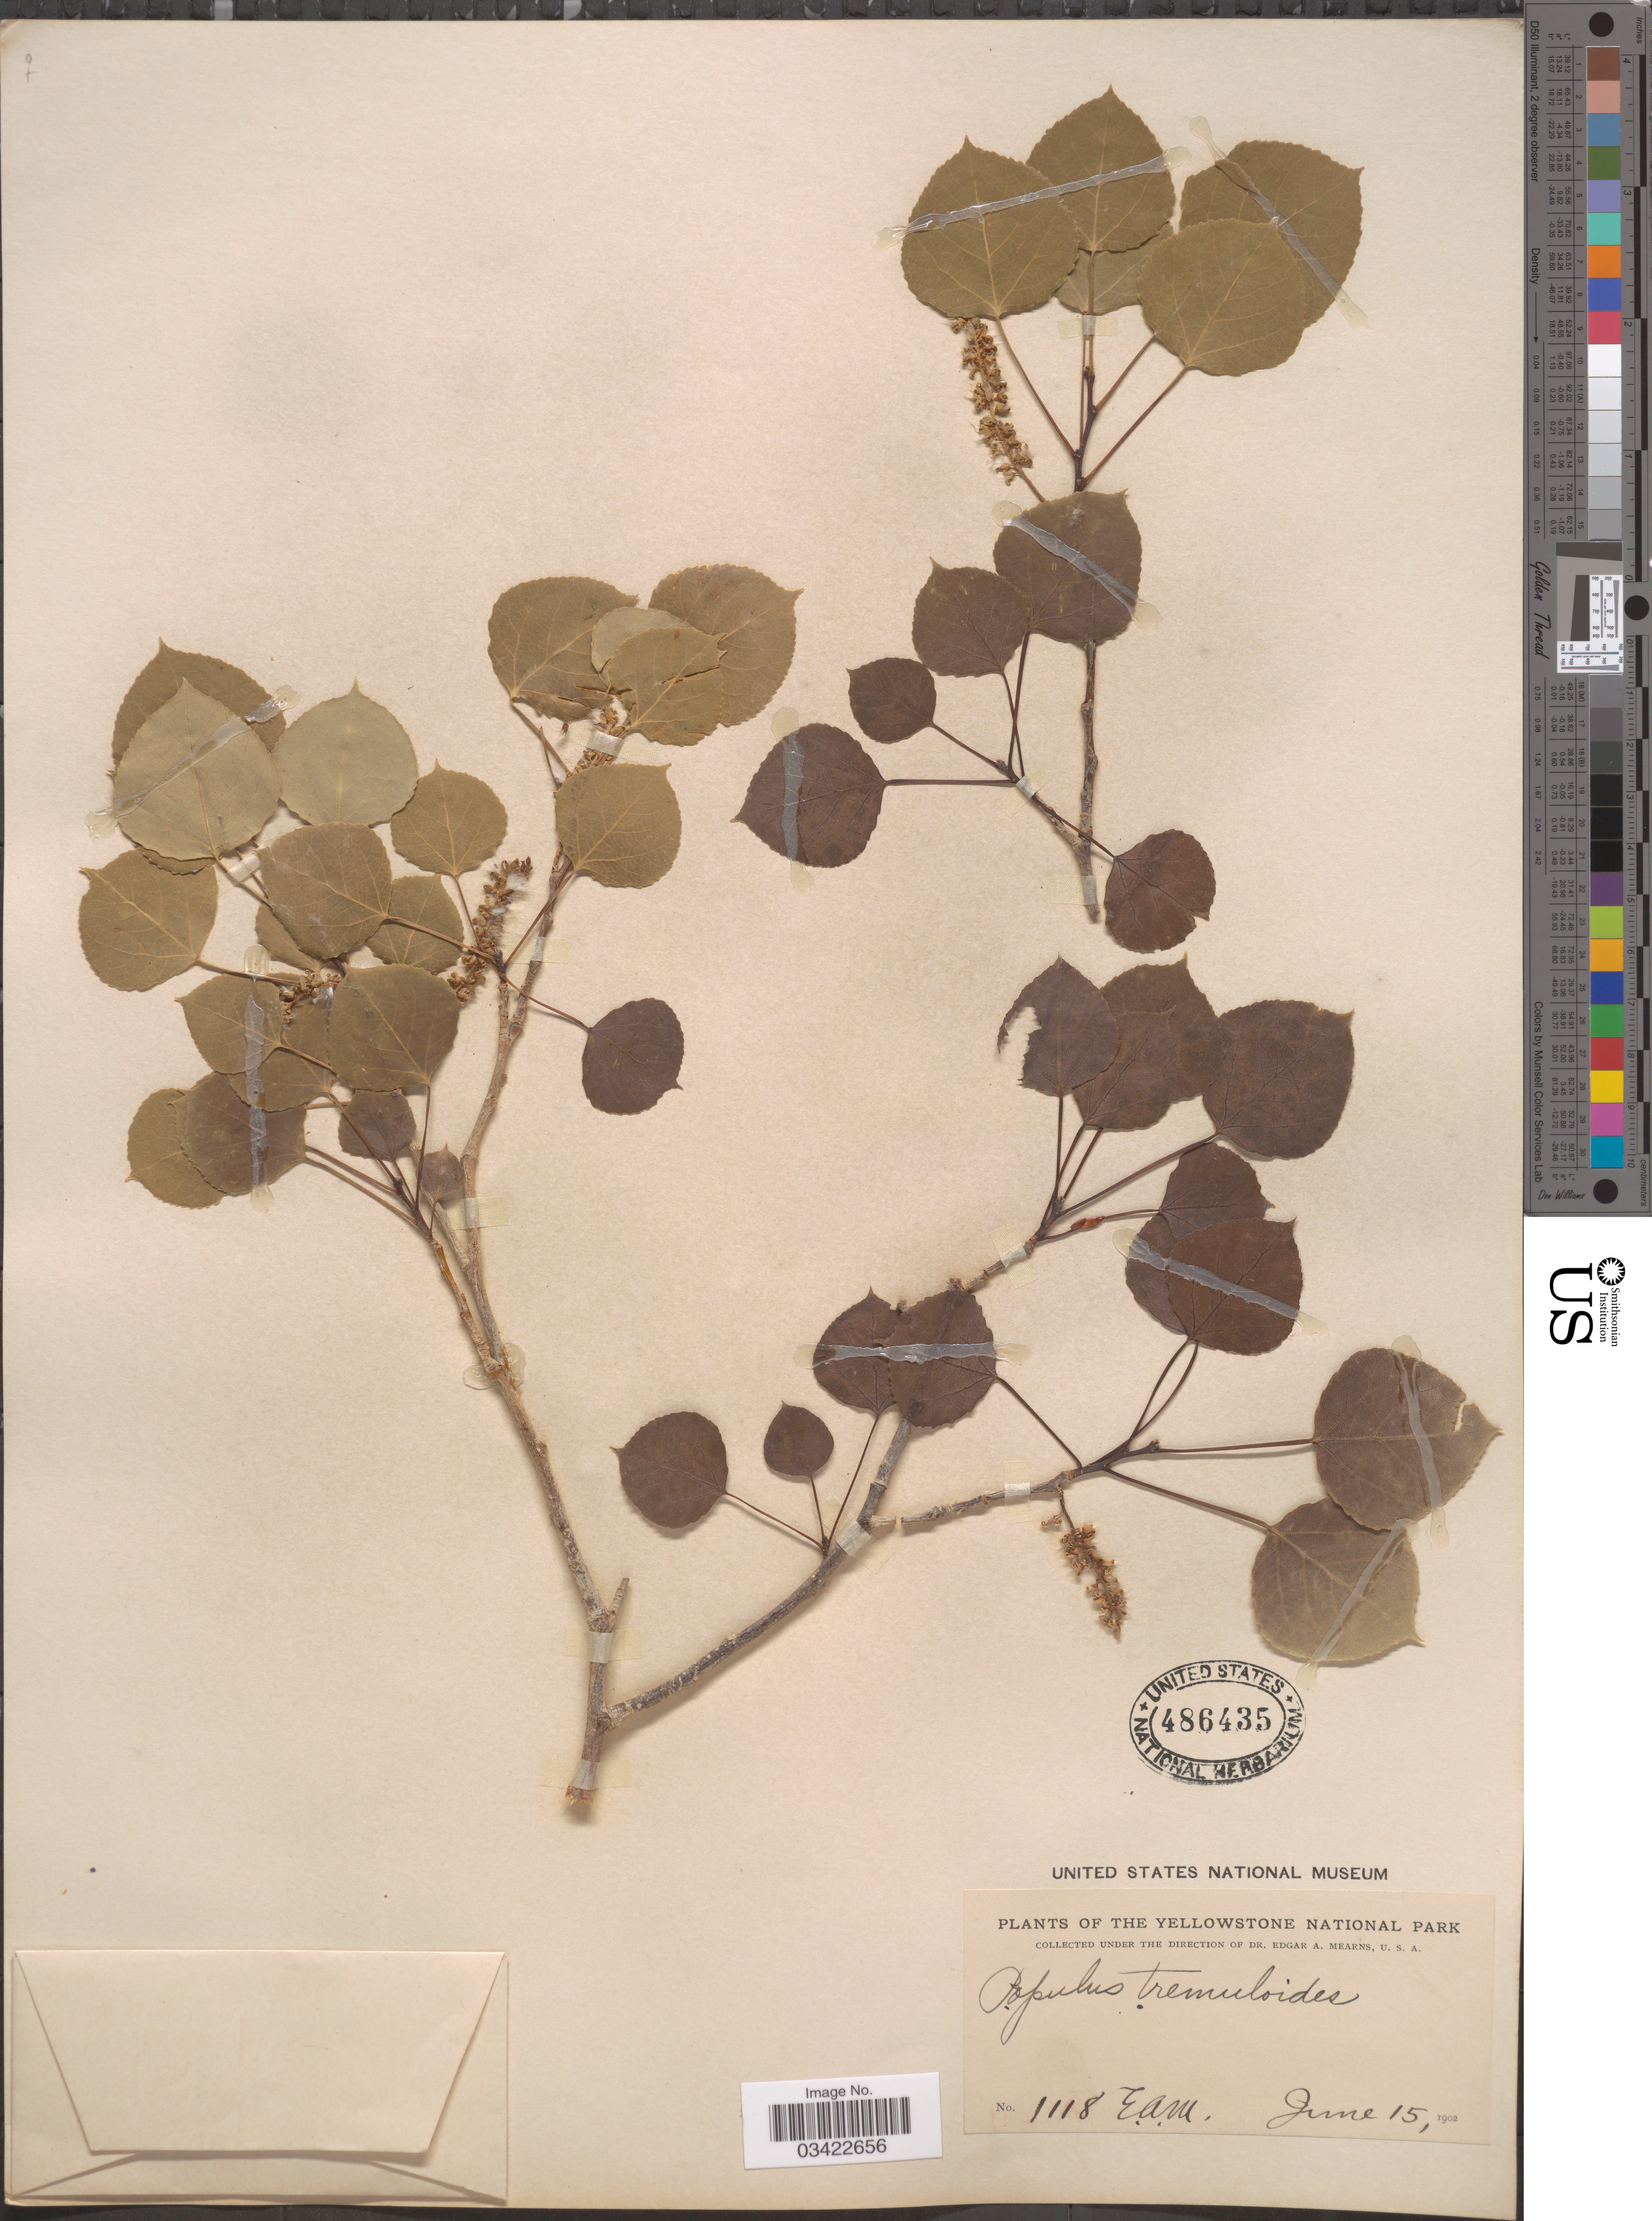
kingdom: Plantae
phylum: Tracheophyta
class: Magnoliopsida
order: Malpighiales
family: Salicaceae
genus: Populus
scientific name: Populus tremuloides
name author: Michx.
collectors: E. A. Mearns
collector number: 1118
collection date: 1902-06-15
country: United States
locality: The Yellowstone National Park.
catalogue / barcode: US 486435